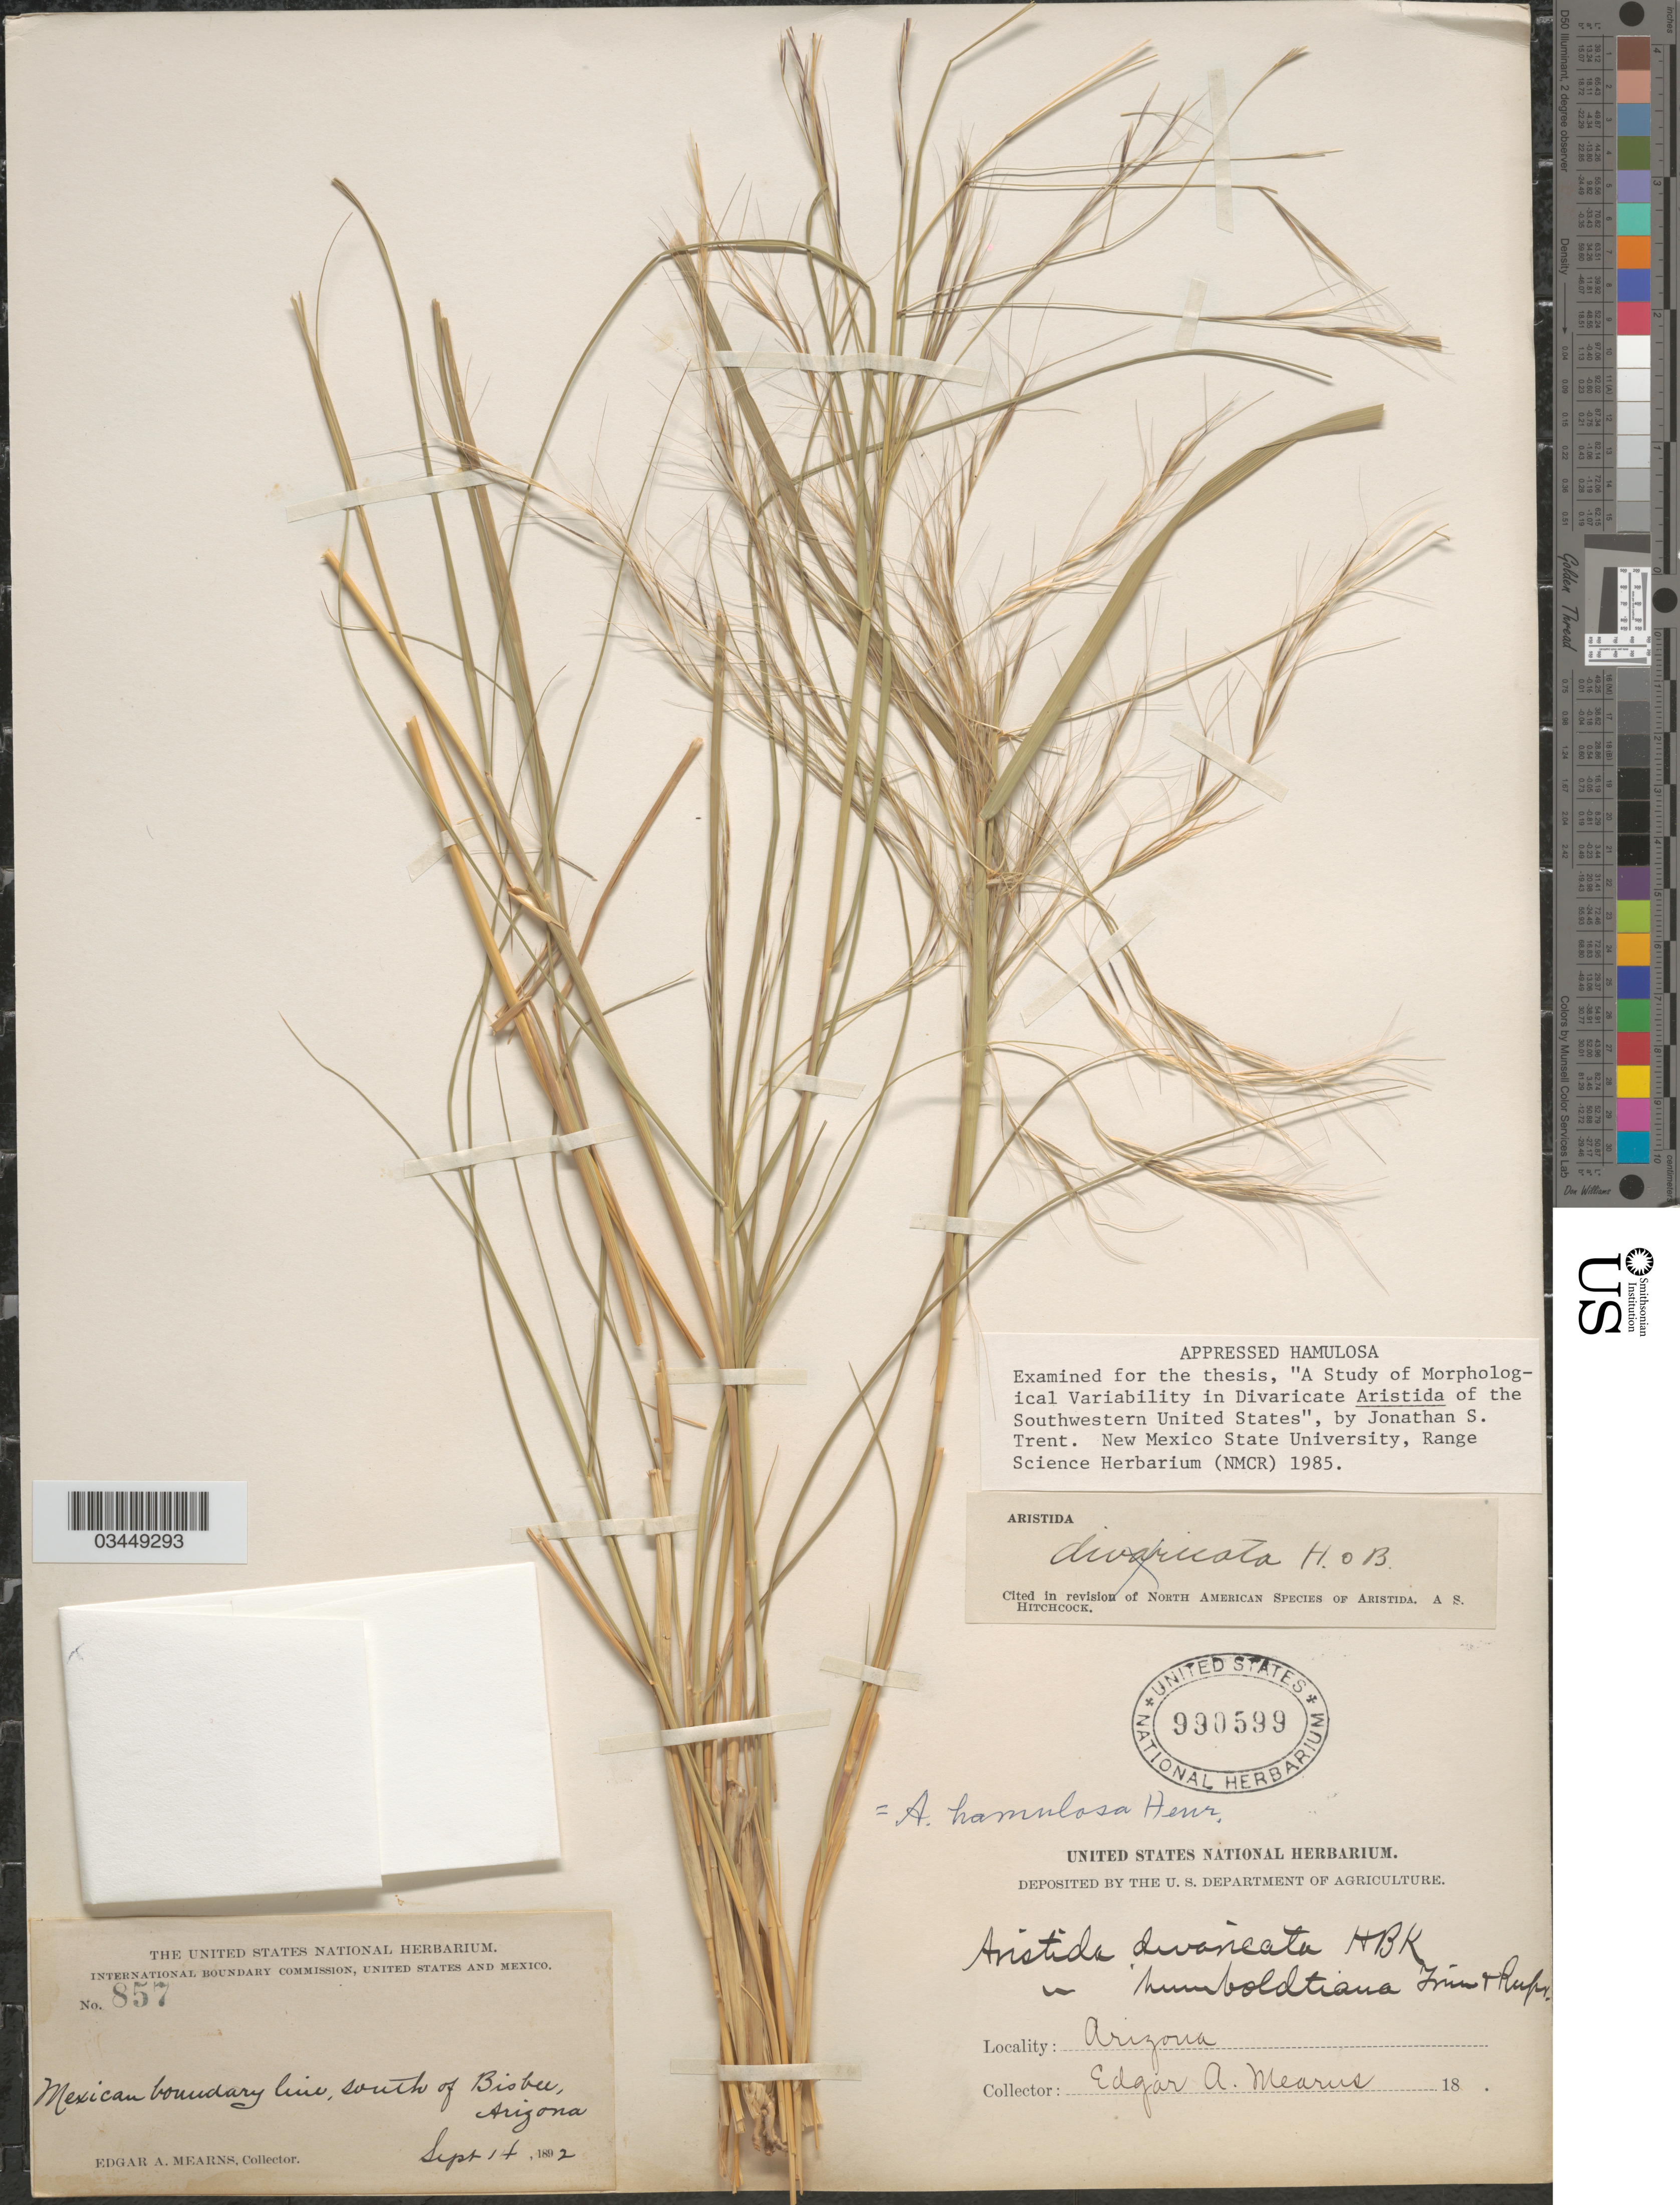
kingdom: Plantae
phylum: Tracheophyta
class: Liliopsida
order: Poales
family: Poaceae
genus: Aristida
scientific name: Aristida hamulosa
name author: Henr.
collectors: E. A. Mearns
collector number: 857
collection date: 1892-09-14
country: United States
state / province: Arizona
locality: Mexican boundary line, south of Bisbee.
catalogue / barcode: US 990599